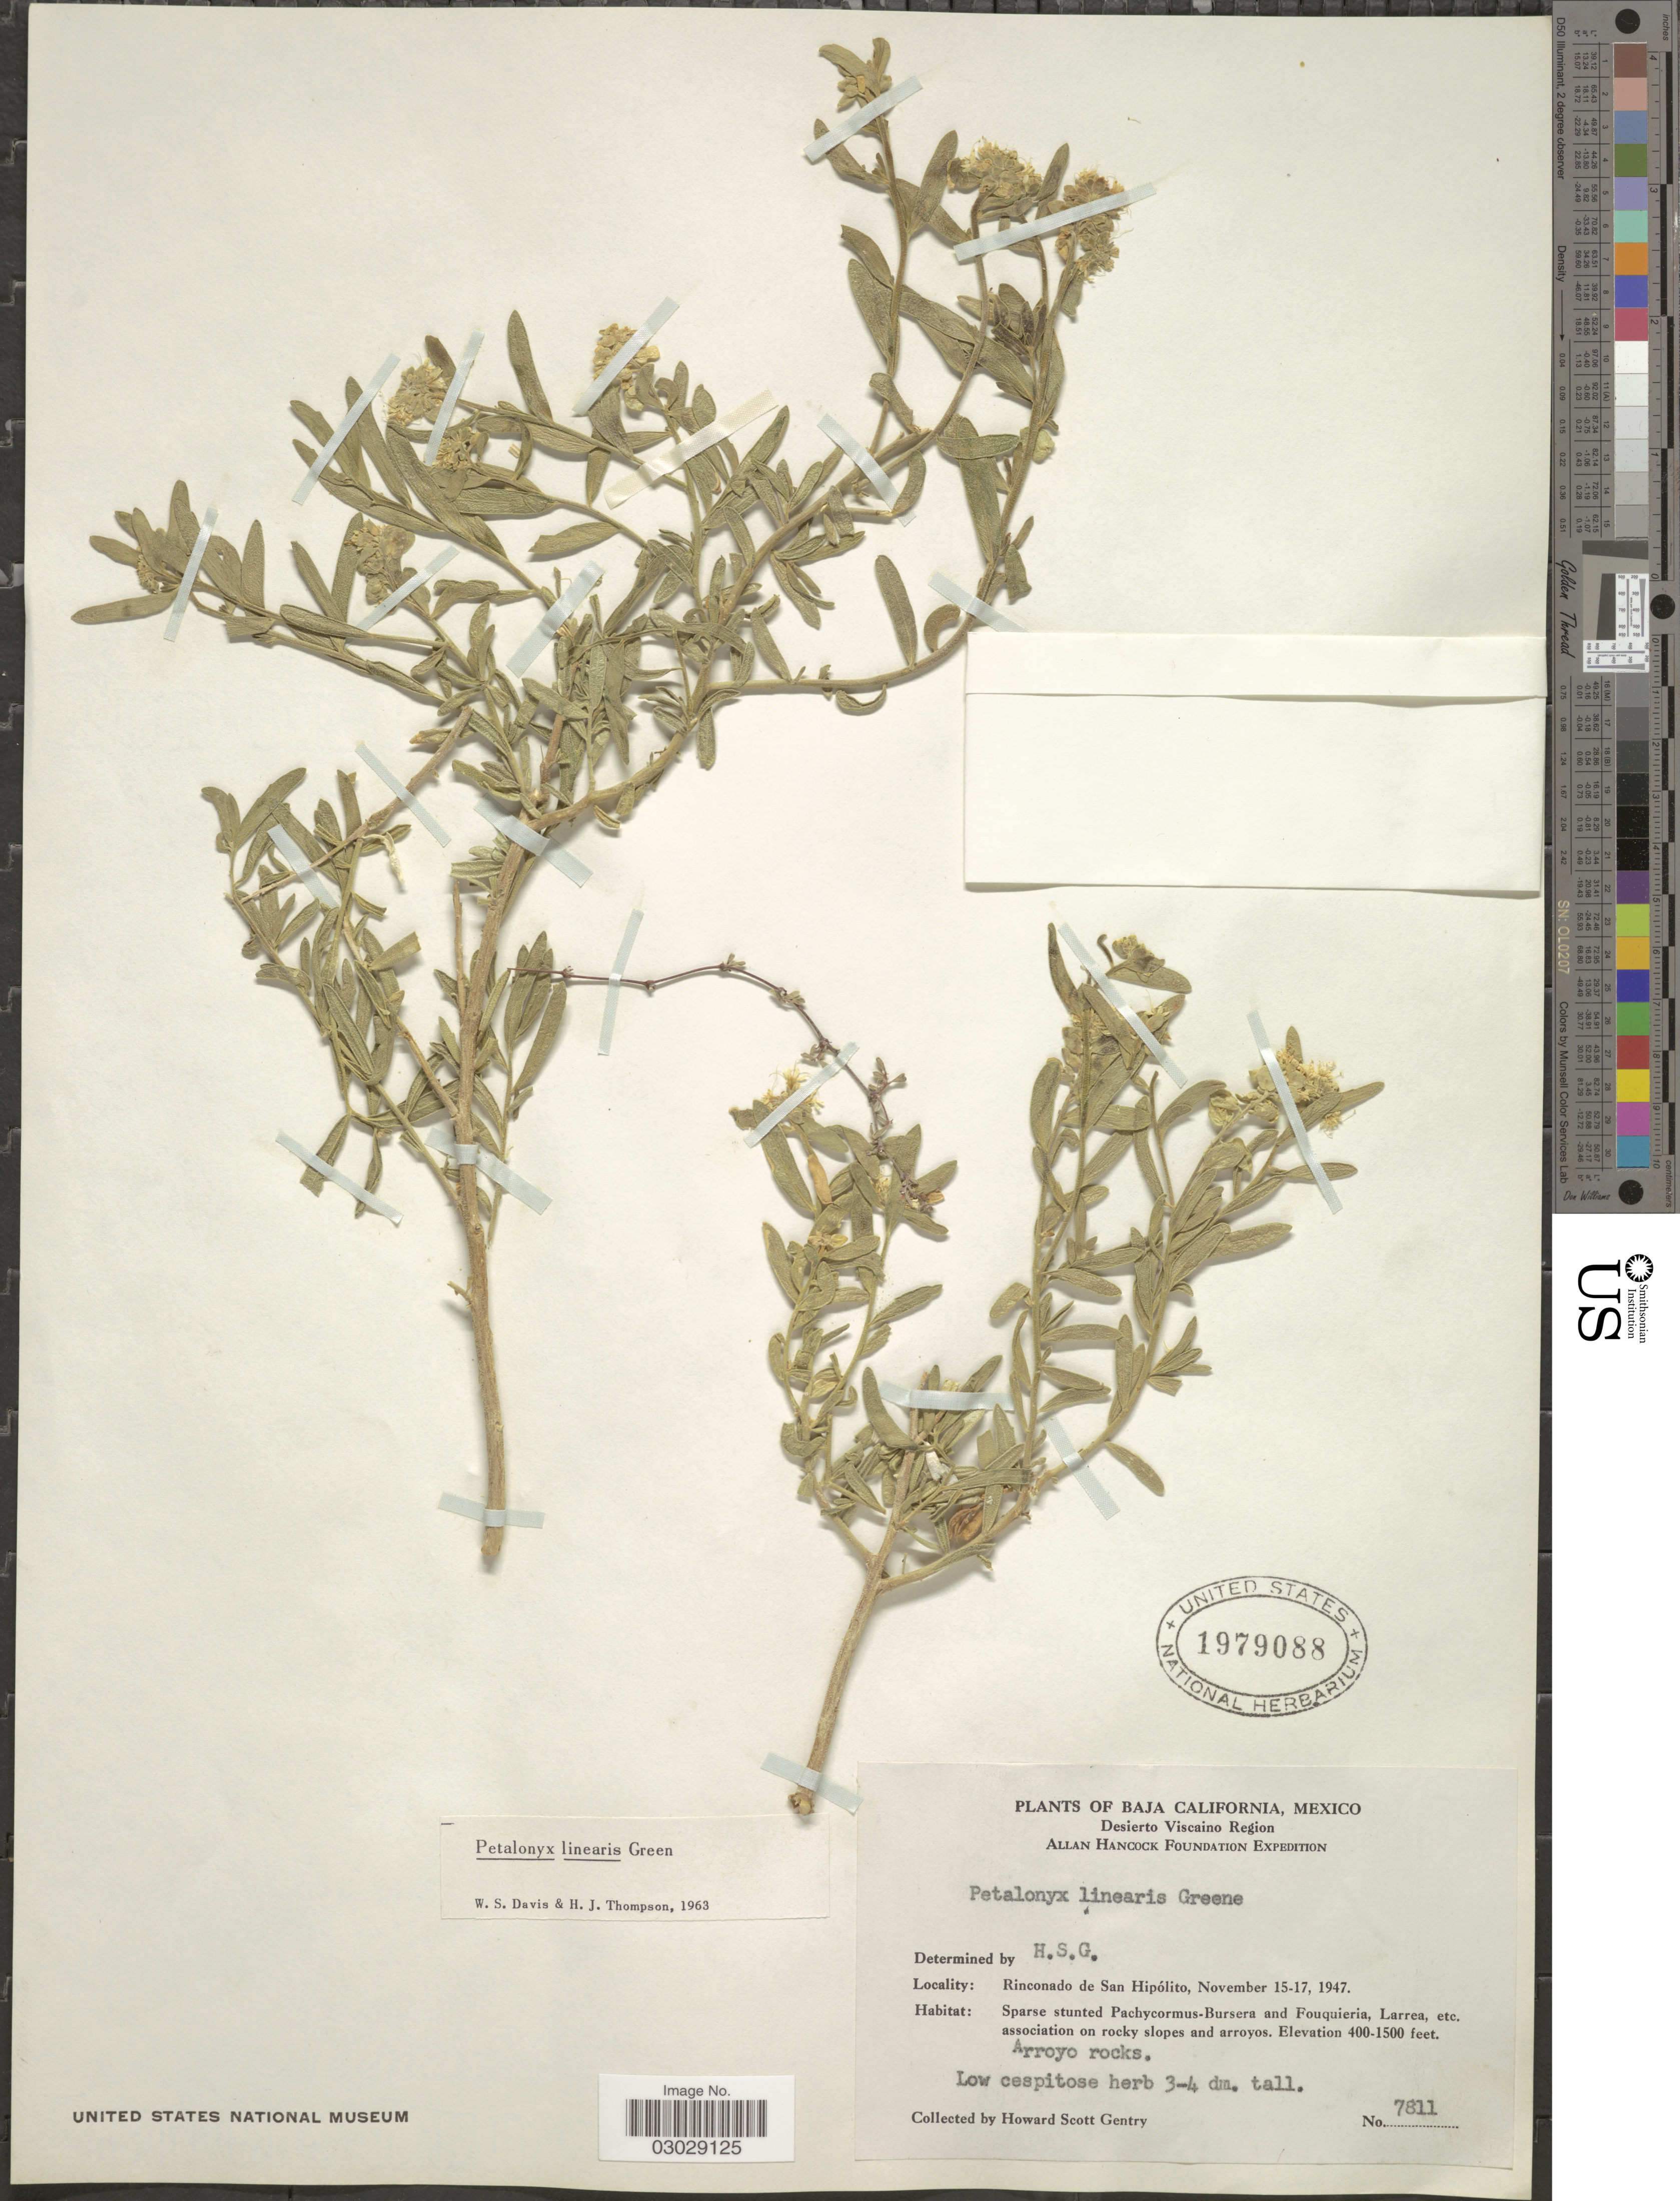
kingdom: Plantae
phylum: Tracheophyta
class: Magnoliopsida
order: Cornales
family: Loasaceae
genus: Petalonyx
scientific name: Petalonyx linearis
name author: Green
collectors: H. S. Gentry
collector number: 7811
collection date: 1947-11-15/1947-11-17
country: Mexico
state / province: Baja California Sur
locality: Desierto Viscaino Region. Rinconado de San Hipólito.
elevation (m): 122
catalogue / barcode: US 1979088